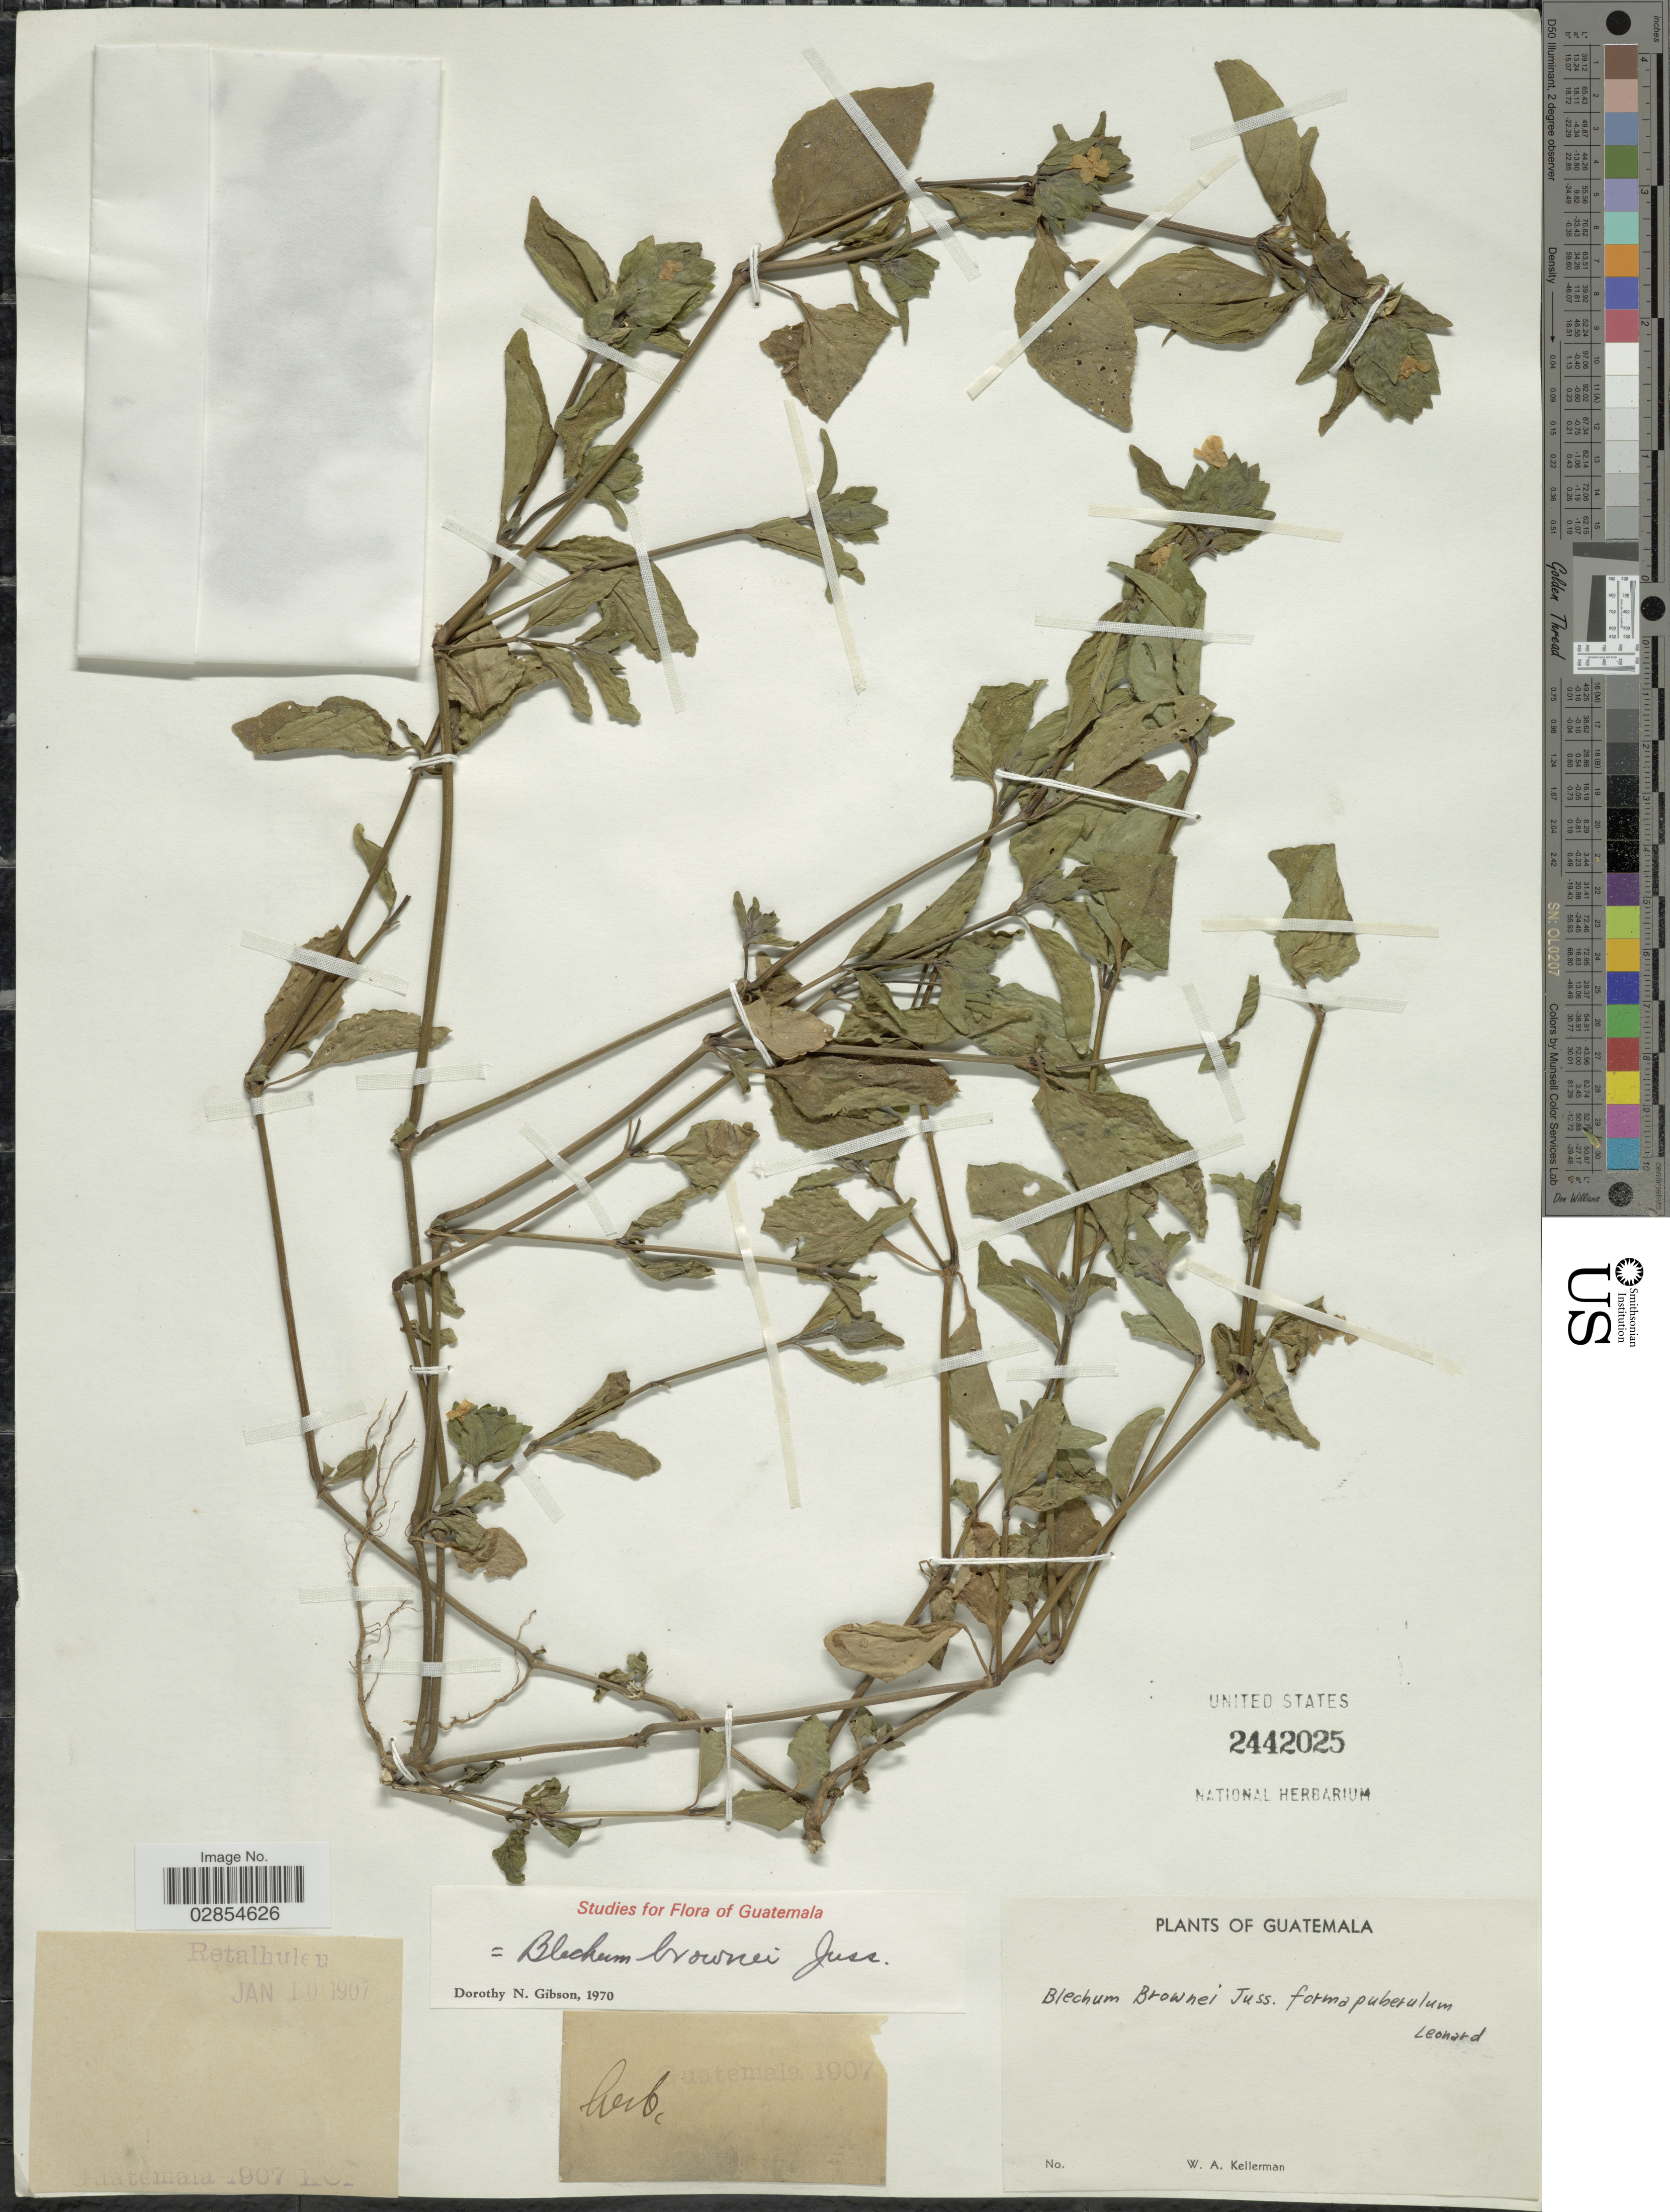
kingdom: Plantae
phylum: Tracheophyta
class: Magnoliopsida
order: Lamiales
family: Acanthaceae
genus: Blechum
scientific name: Blechum pyramidatum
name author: (Lam.) Urb.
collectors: W. Kellerman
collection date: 1907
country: Guatemala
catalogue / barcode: US 2442025